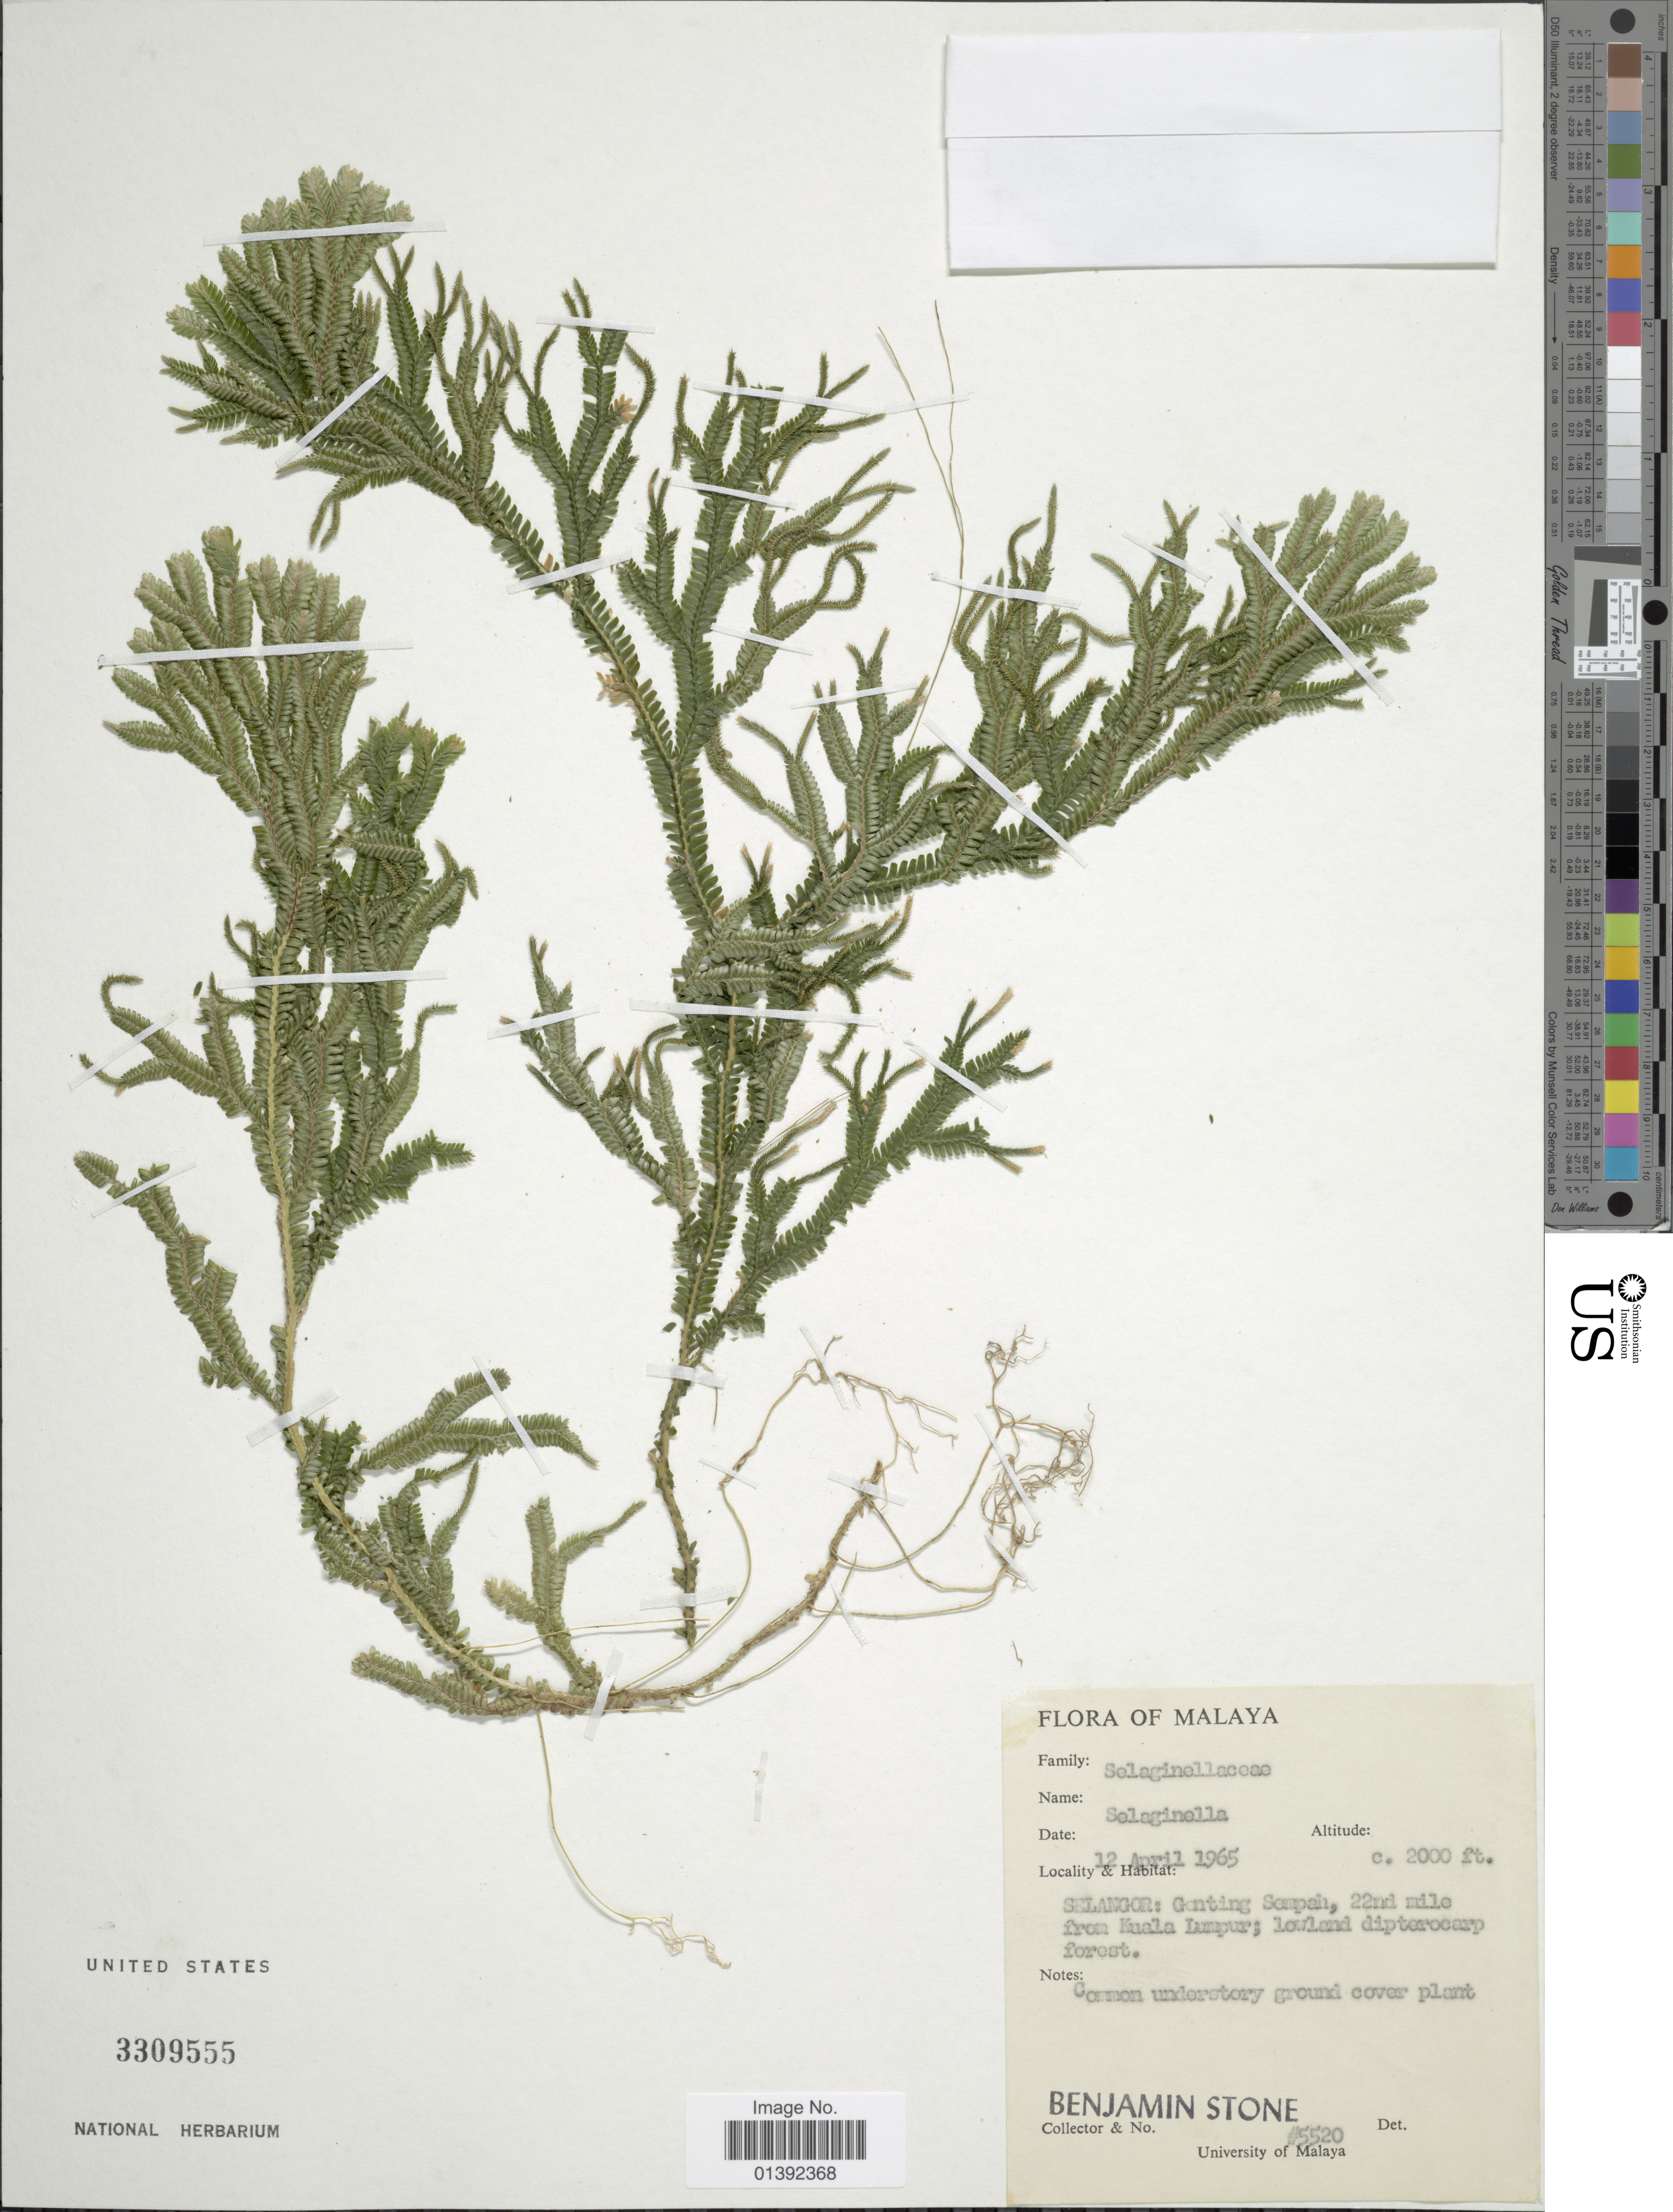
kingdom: Plantae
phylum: Tracheophyta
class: Lycopodiopsida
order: Selaginellales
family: Selaginellaceae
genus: Selaginella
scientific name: Selaginella sp.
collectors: B. C. Stone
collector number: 5520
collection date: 1965-04-12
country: Malaysia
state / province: Selangor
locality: Malaya, Genting Sempah, 22nd mile from Kuala Lumpur [interpreted]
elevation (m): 610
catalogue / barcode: US 3309555